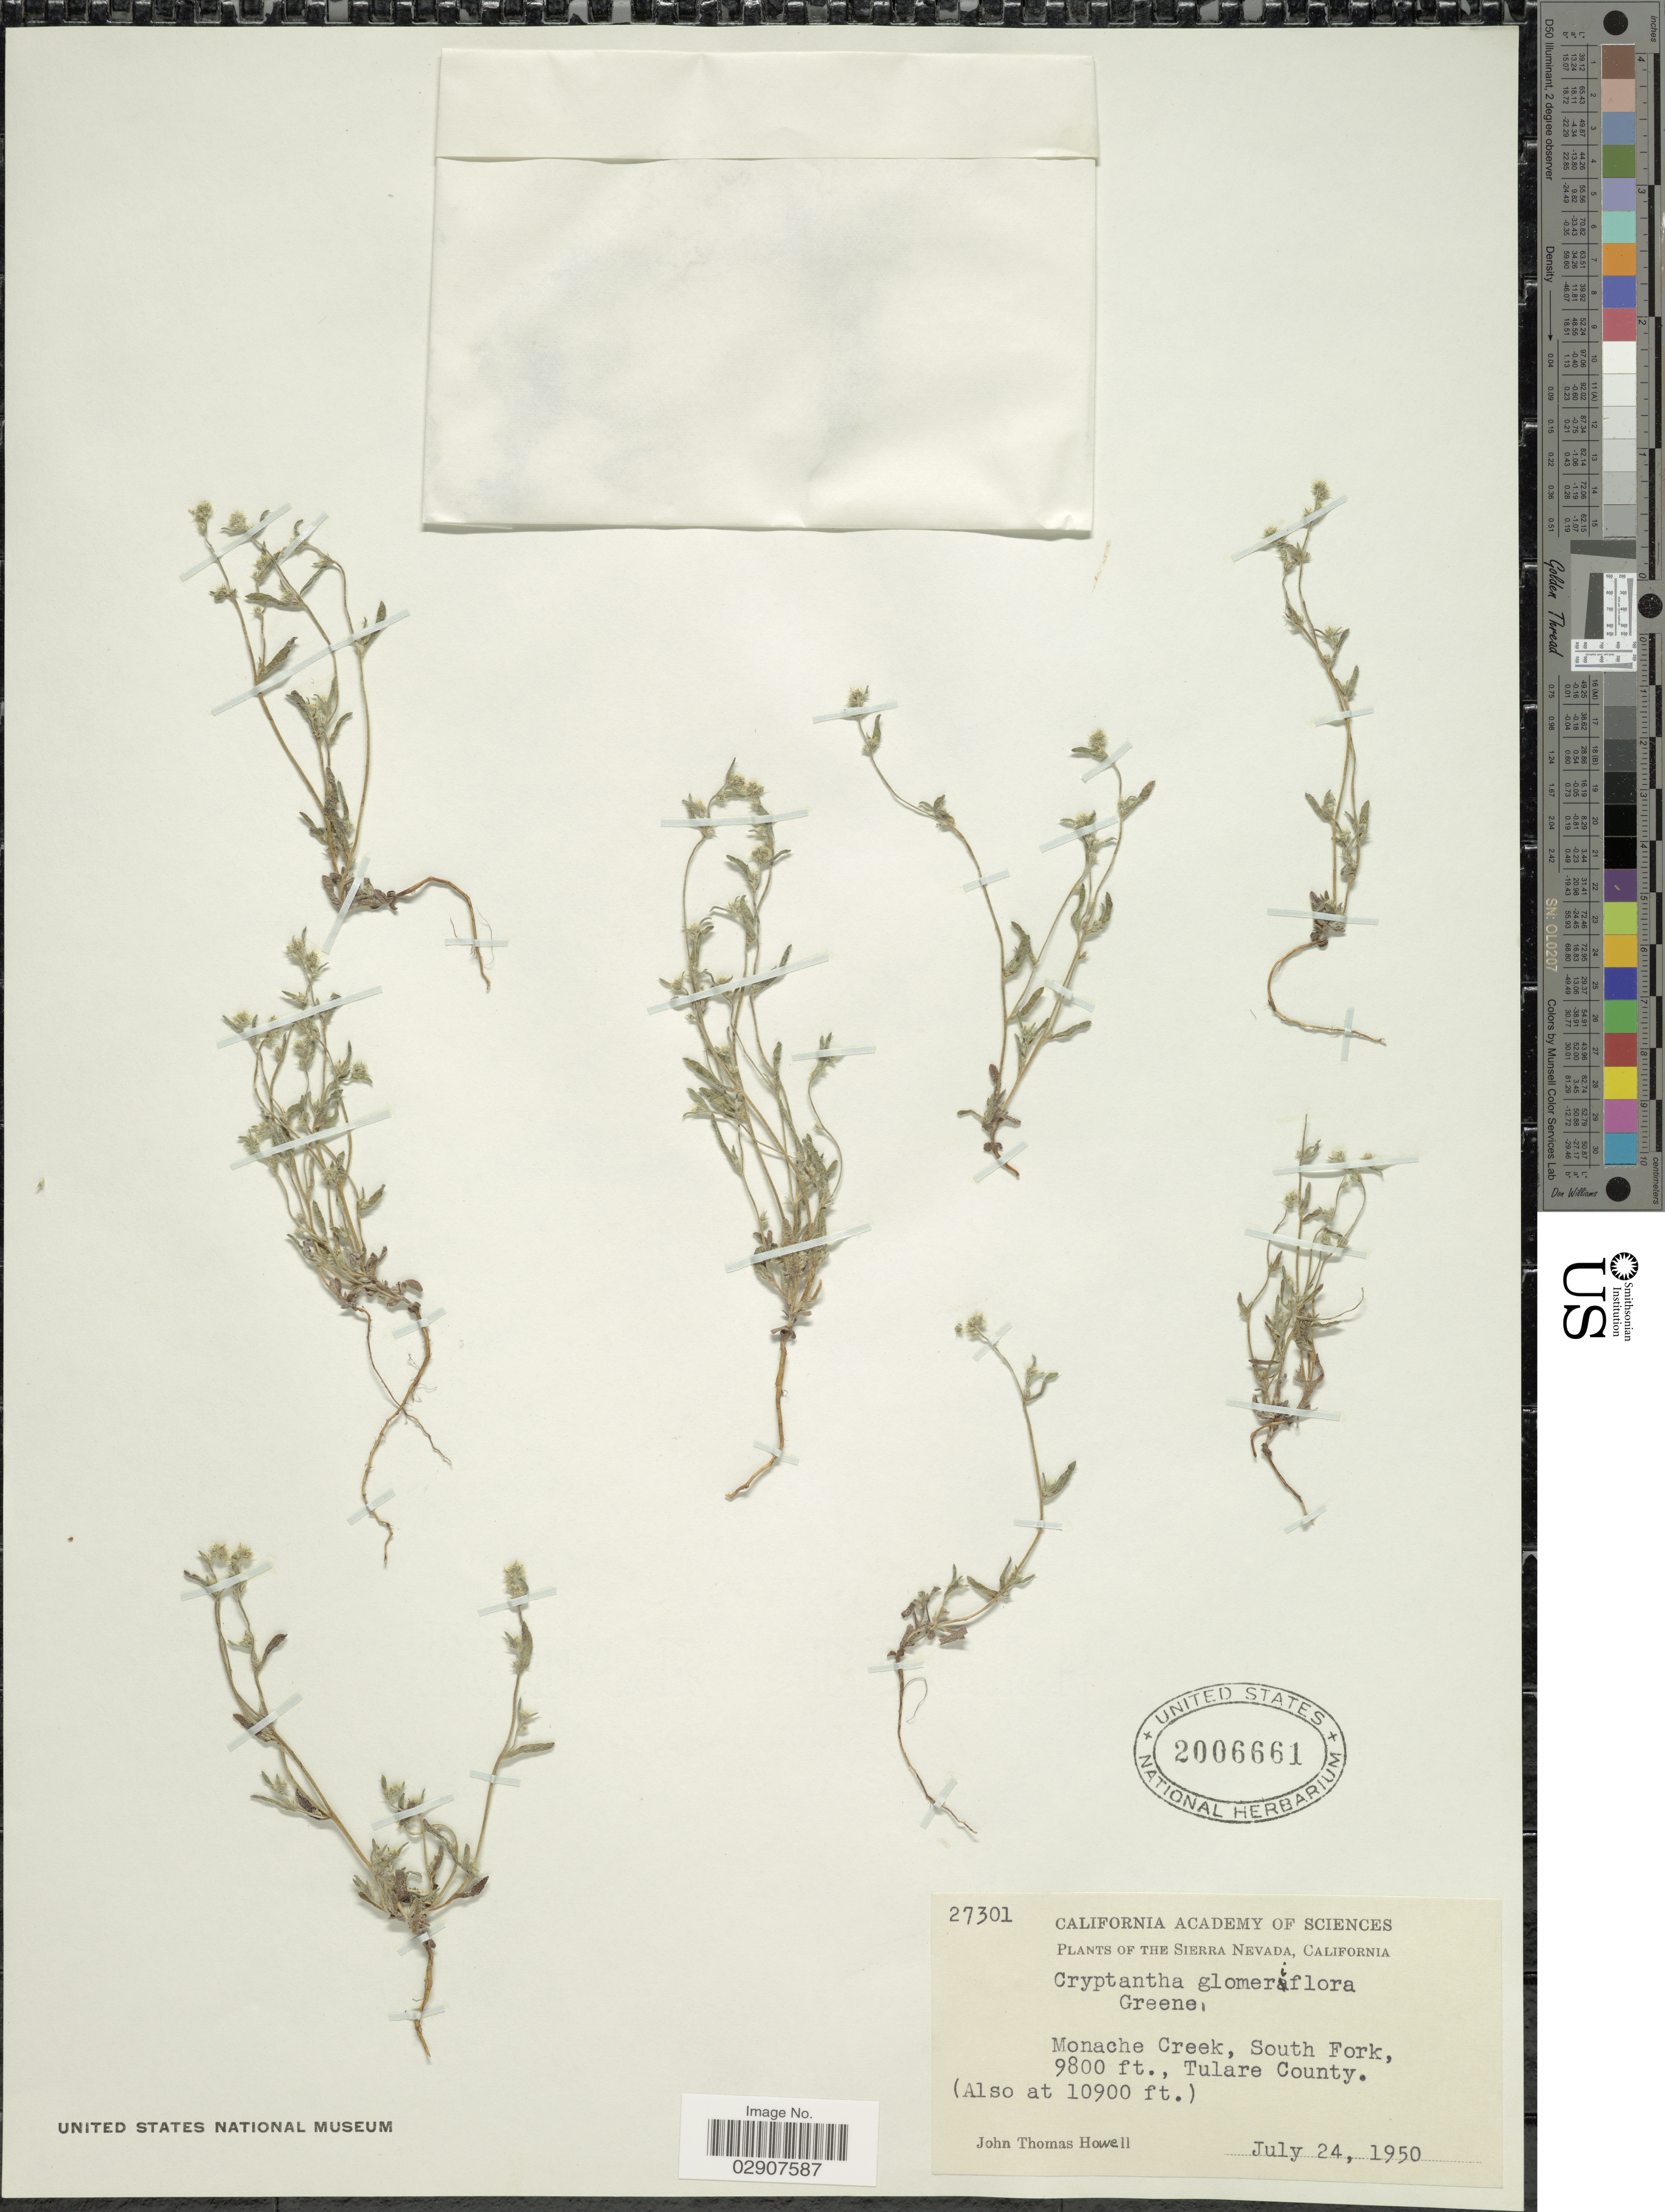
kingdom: Plantae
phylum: Tracheophyta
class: Magnoliopsida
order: Boraginales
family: Boraginaceae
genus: Cryptantha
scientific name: Cryptantha glomeriflora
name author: S.W. Greene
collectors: J. T. Howell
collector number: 27301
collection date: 1950-07-24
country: United States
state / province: California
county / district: Tulare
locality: The Sierra Nevada, Monanche Creek, South Fork, Tulare County.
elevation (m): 2987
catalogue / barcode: US 2006661